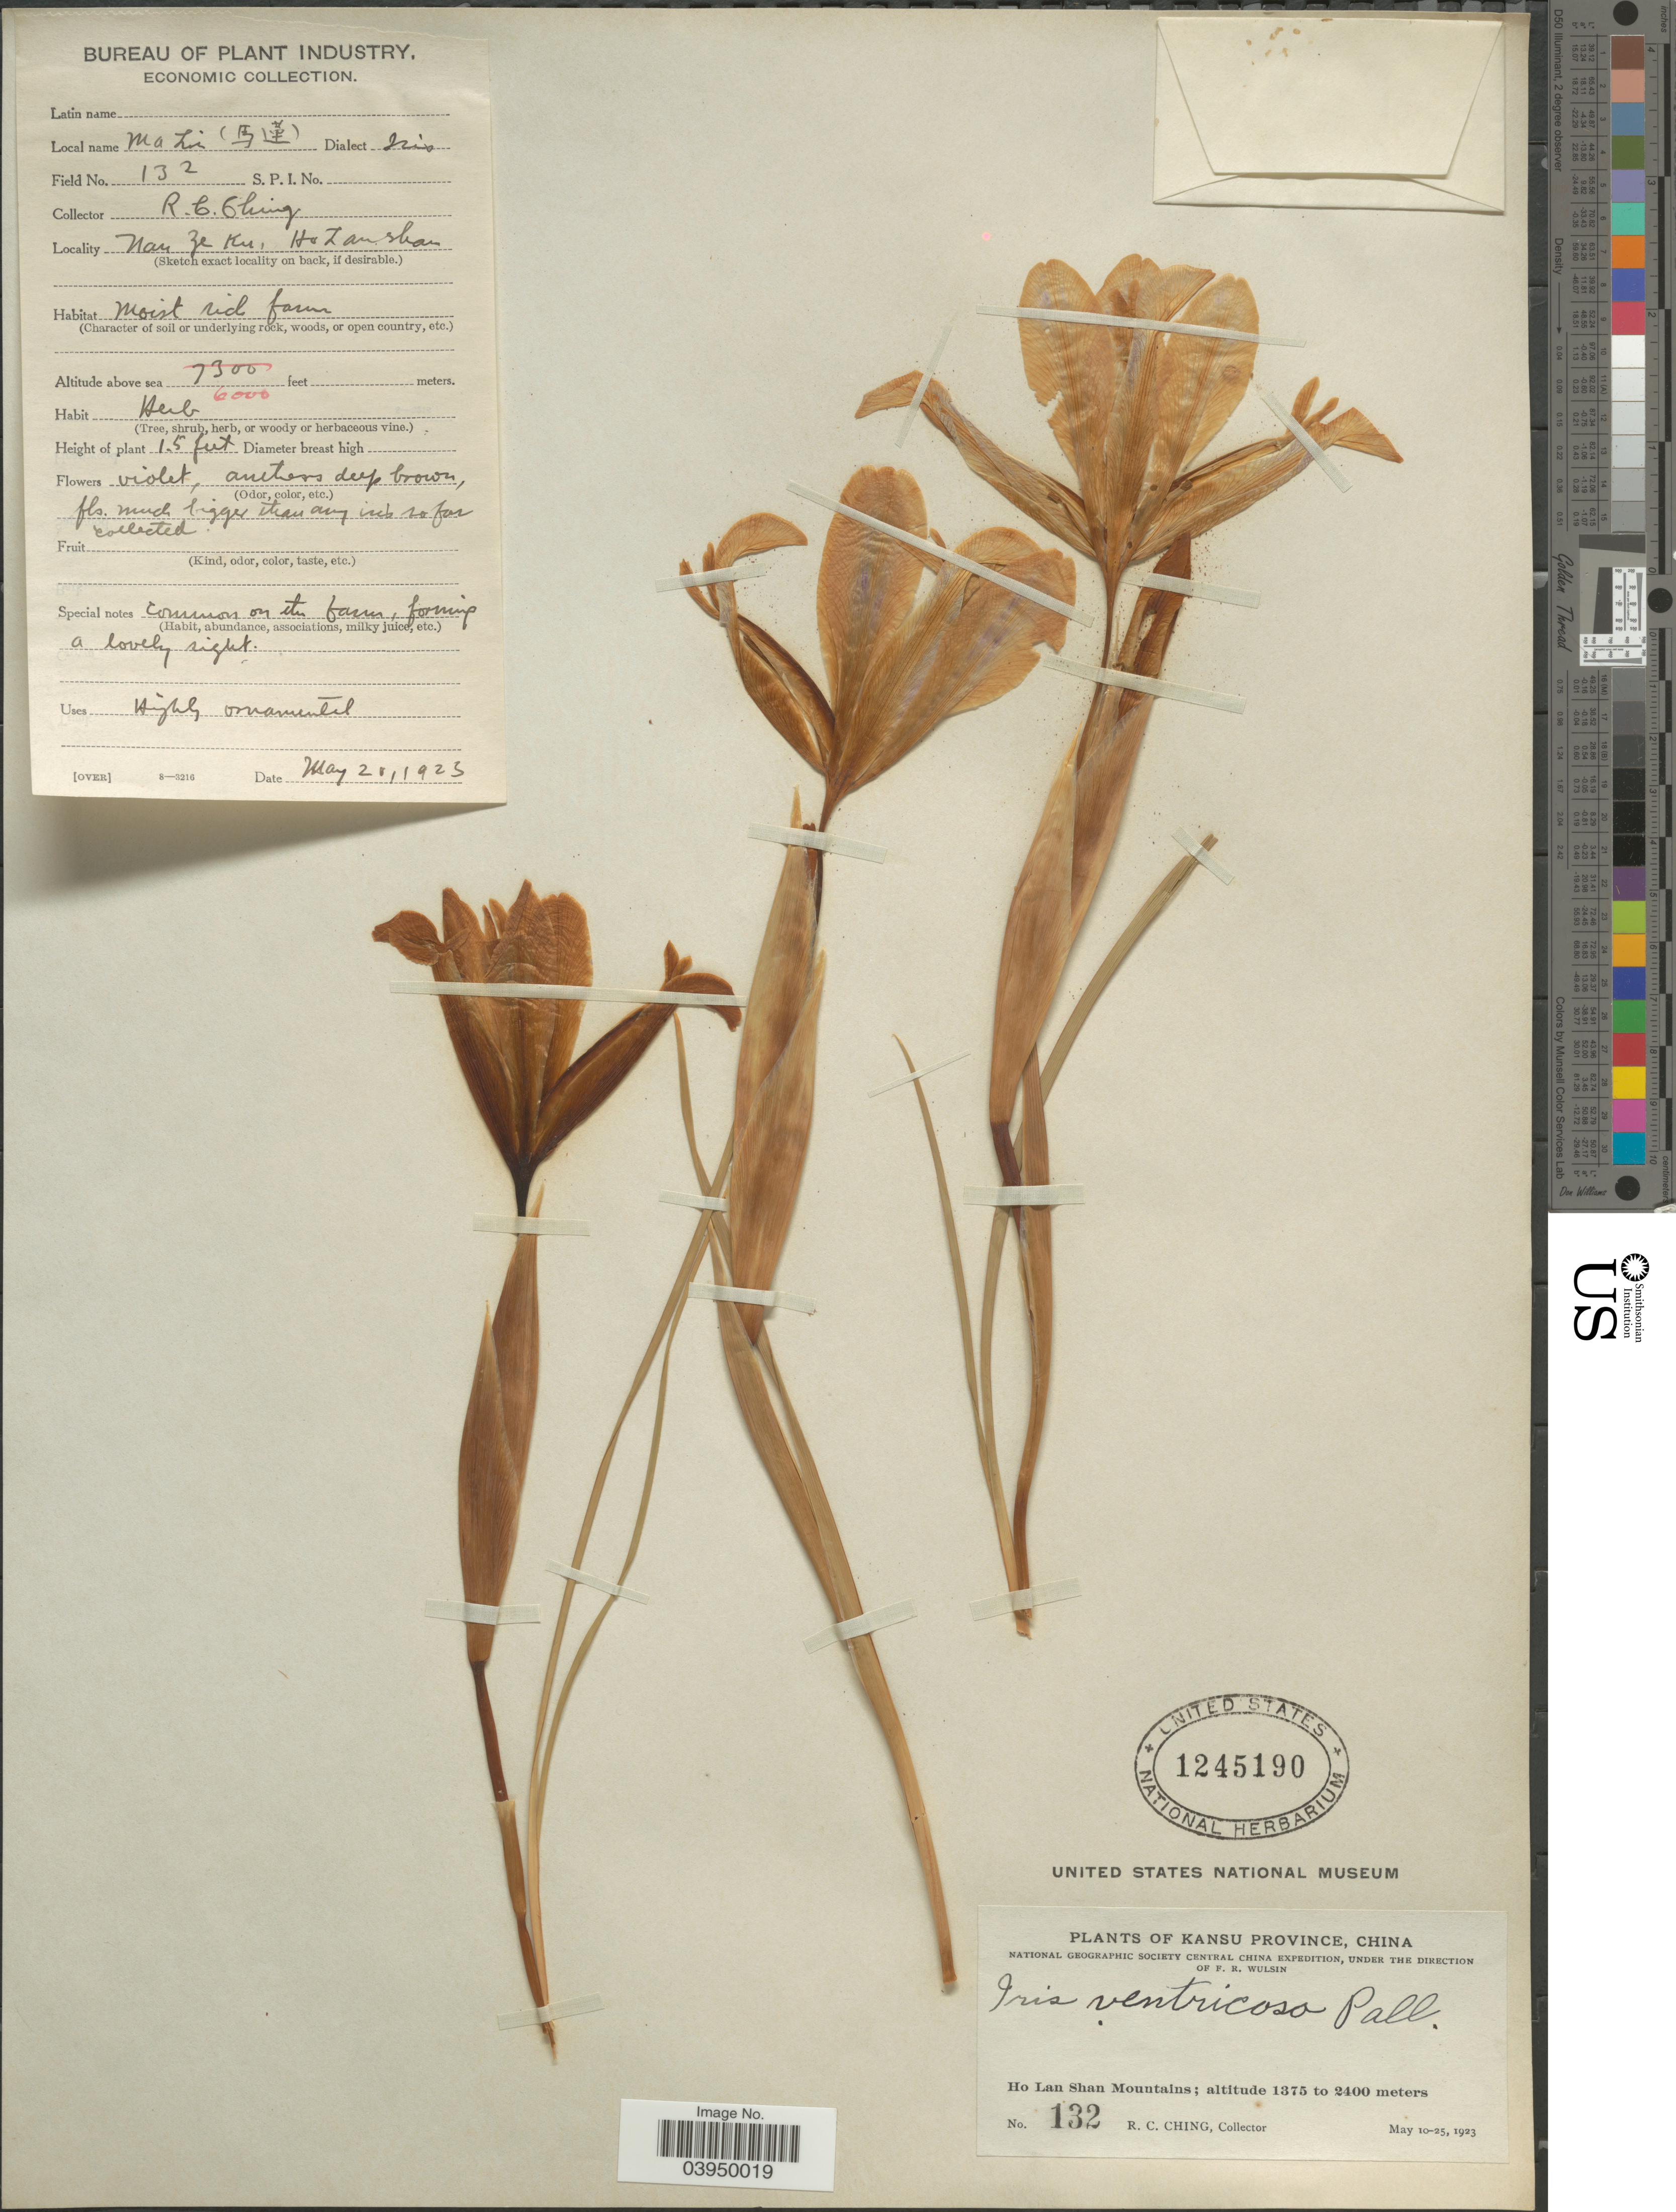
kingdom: Plantae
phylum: Tracheophyta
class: Liliopsida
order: Asparagales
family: Iridaceae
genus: Iris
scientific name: Iris ventricosa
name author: Pall.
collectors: R. C. Ching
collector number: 132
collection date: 1923-05-21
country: China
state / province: Gansu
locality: Kansu Province. Ho Lan Shan Mountains. Nau Ze Ku.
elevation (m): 1829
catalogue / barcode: US 1245190